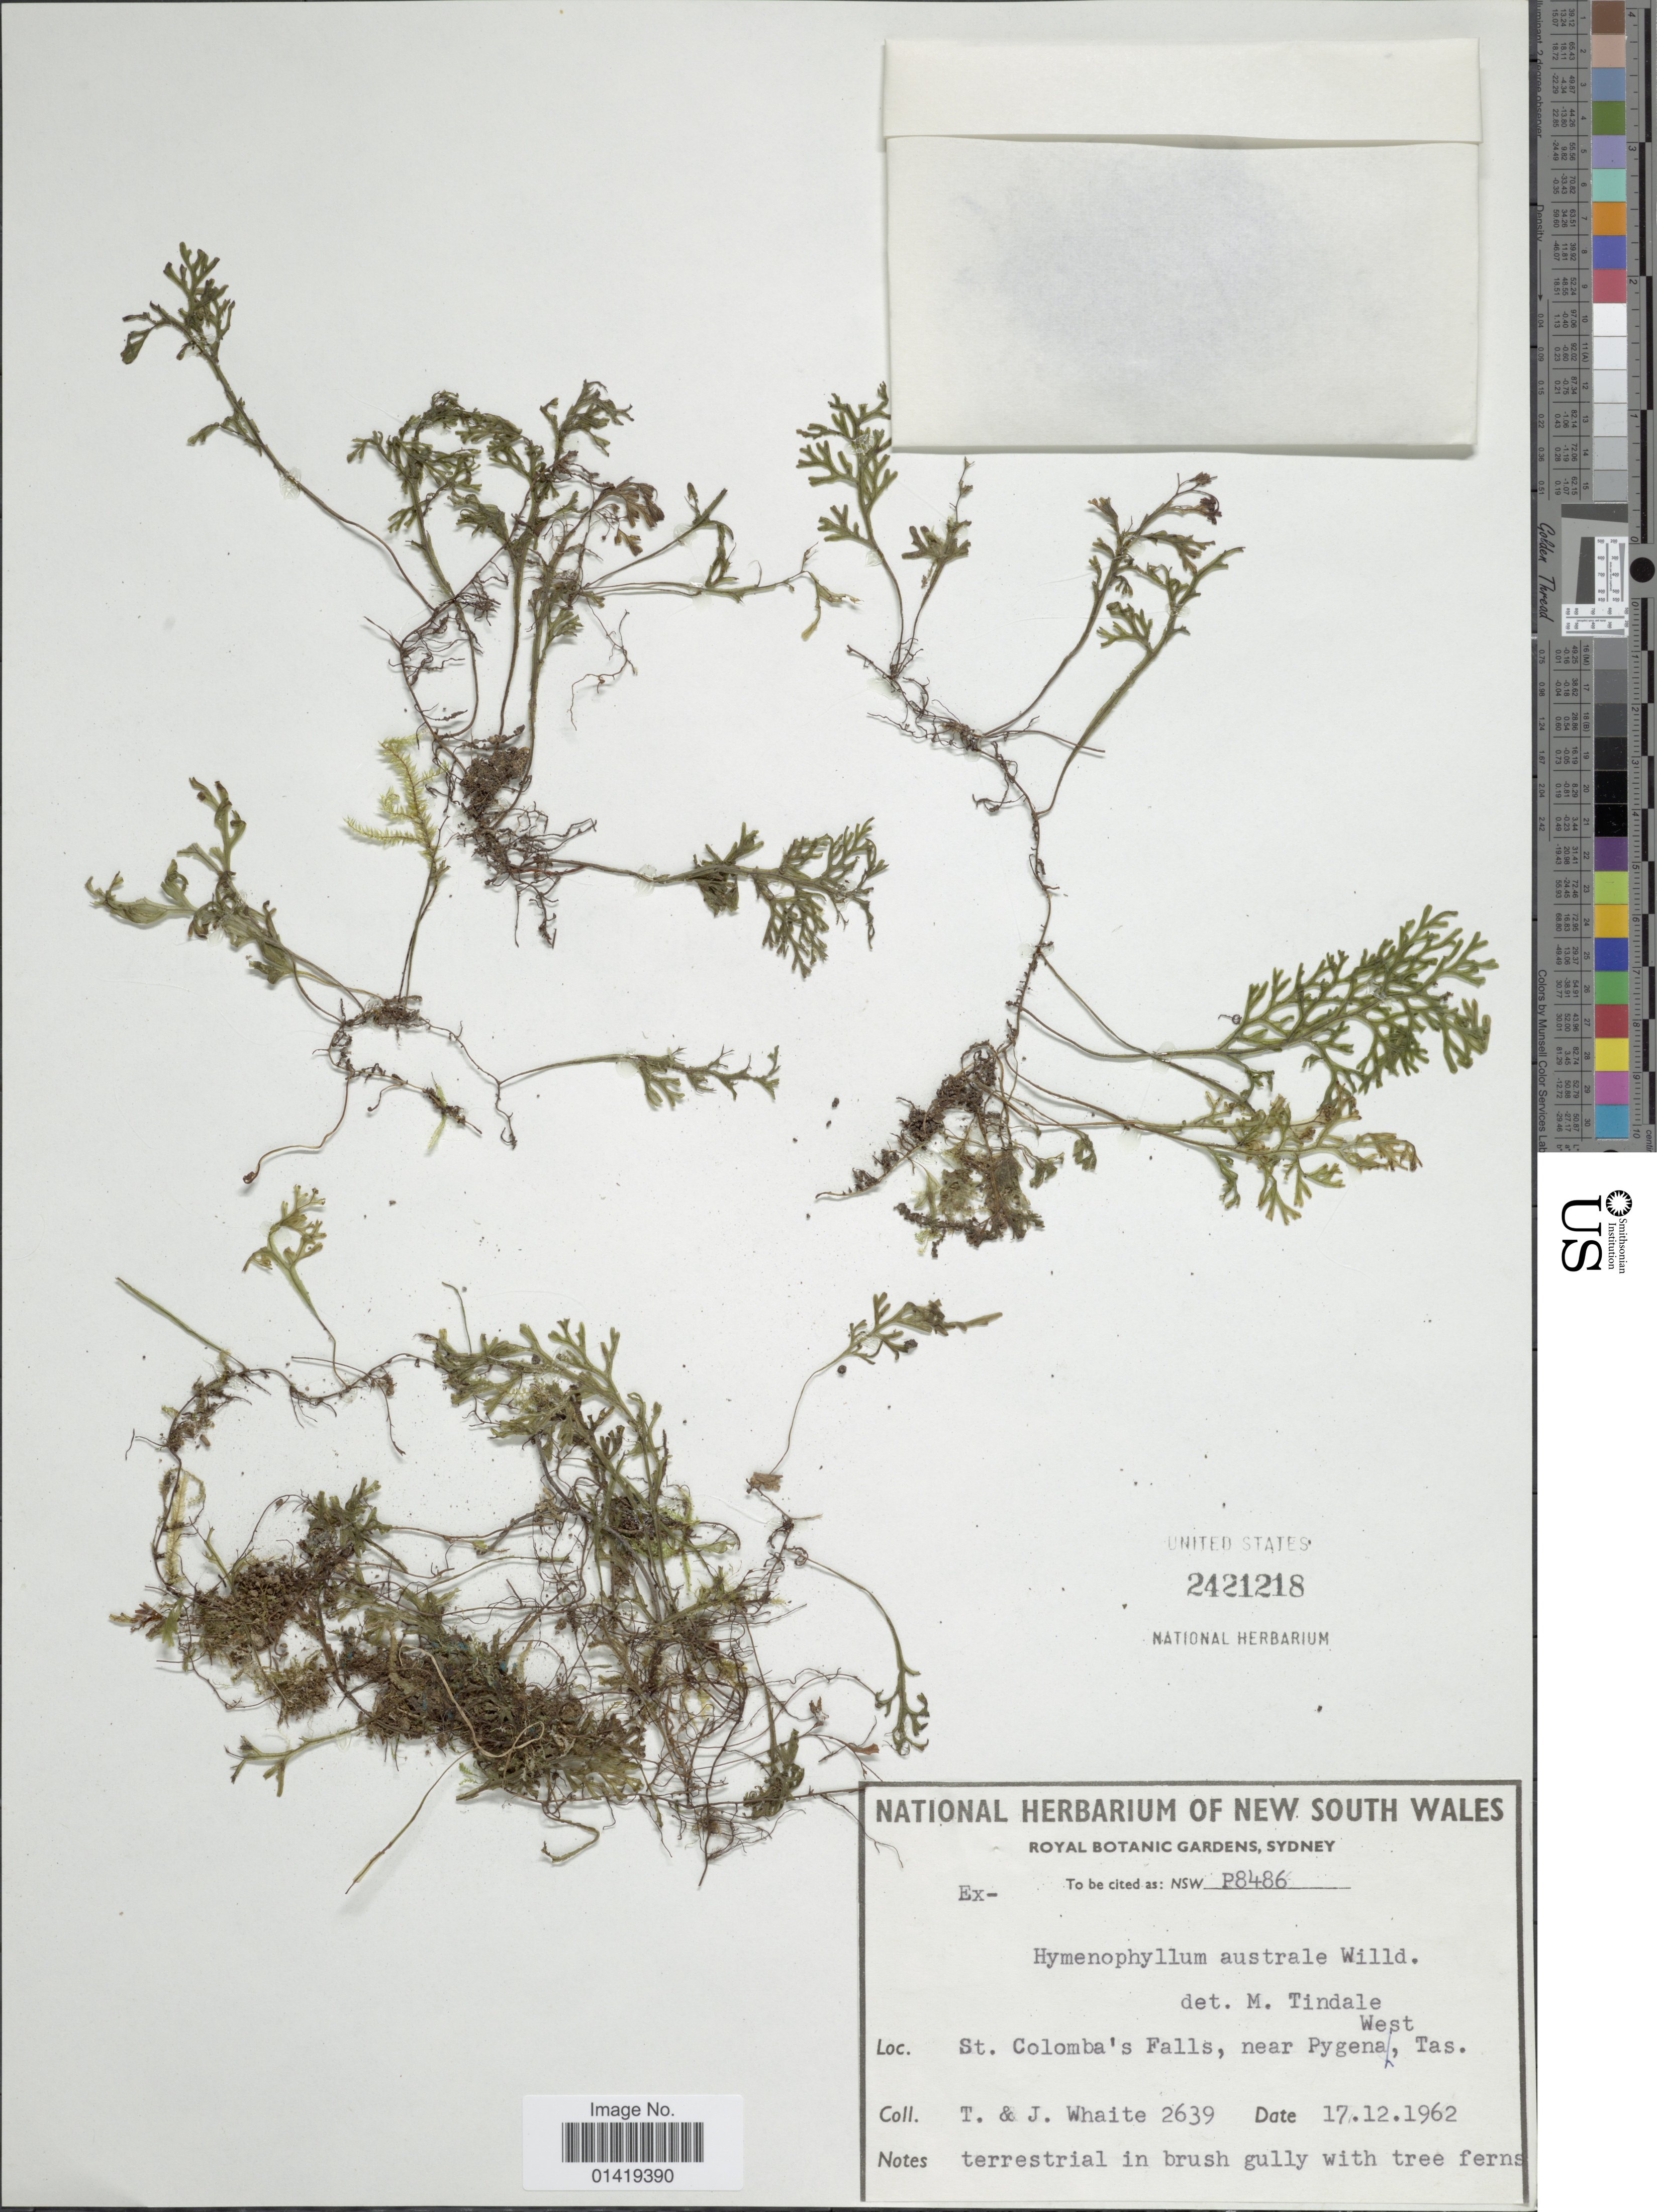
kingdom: Plantae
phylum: Tracheophyta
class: Polypodiopsida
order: Hymenophyllales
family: Hymenophyllaceae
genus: Hymenophyllum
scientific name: Hymenophyllum australe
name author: Willd.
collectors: T. Whaite & J. Whaite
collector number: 2639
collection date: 1962-12-17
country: Australia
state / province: New South Wales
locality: St. Colomba's Falls, near Pygena West Tas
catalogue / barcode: US 2421218